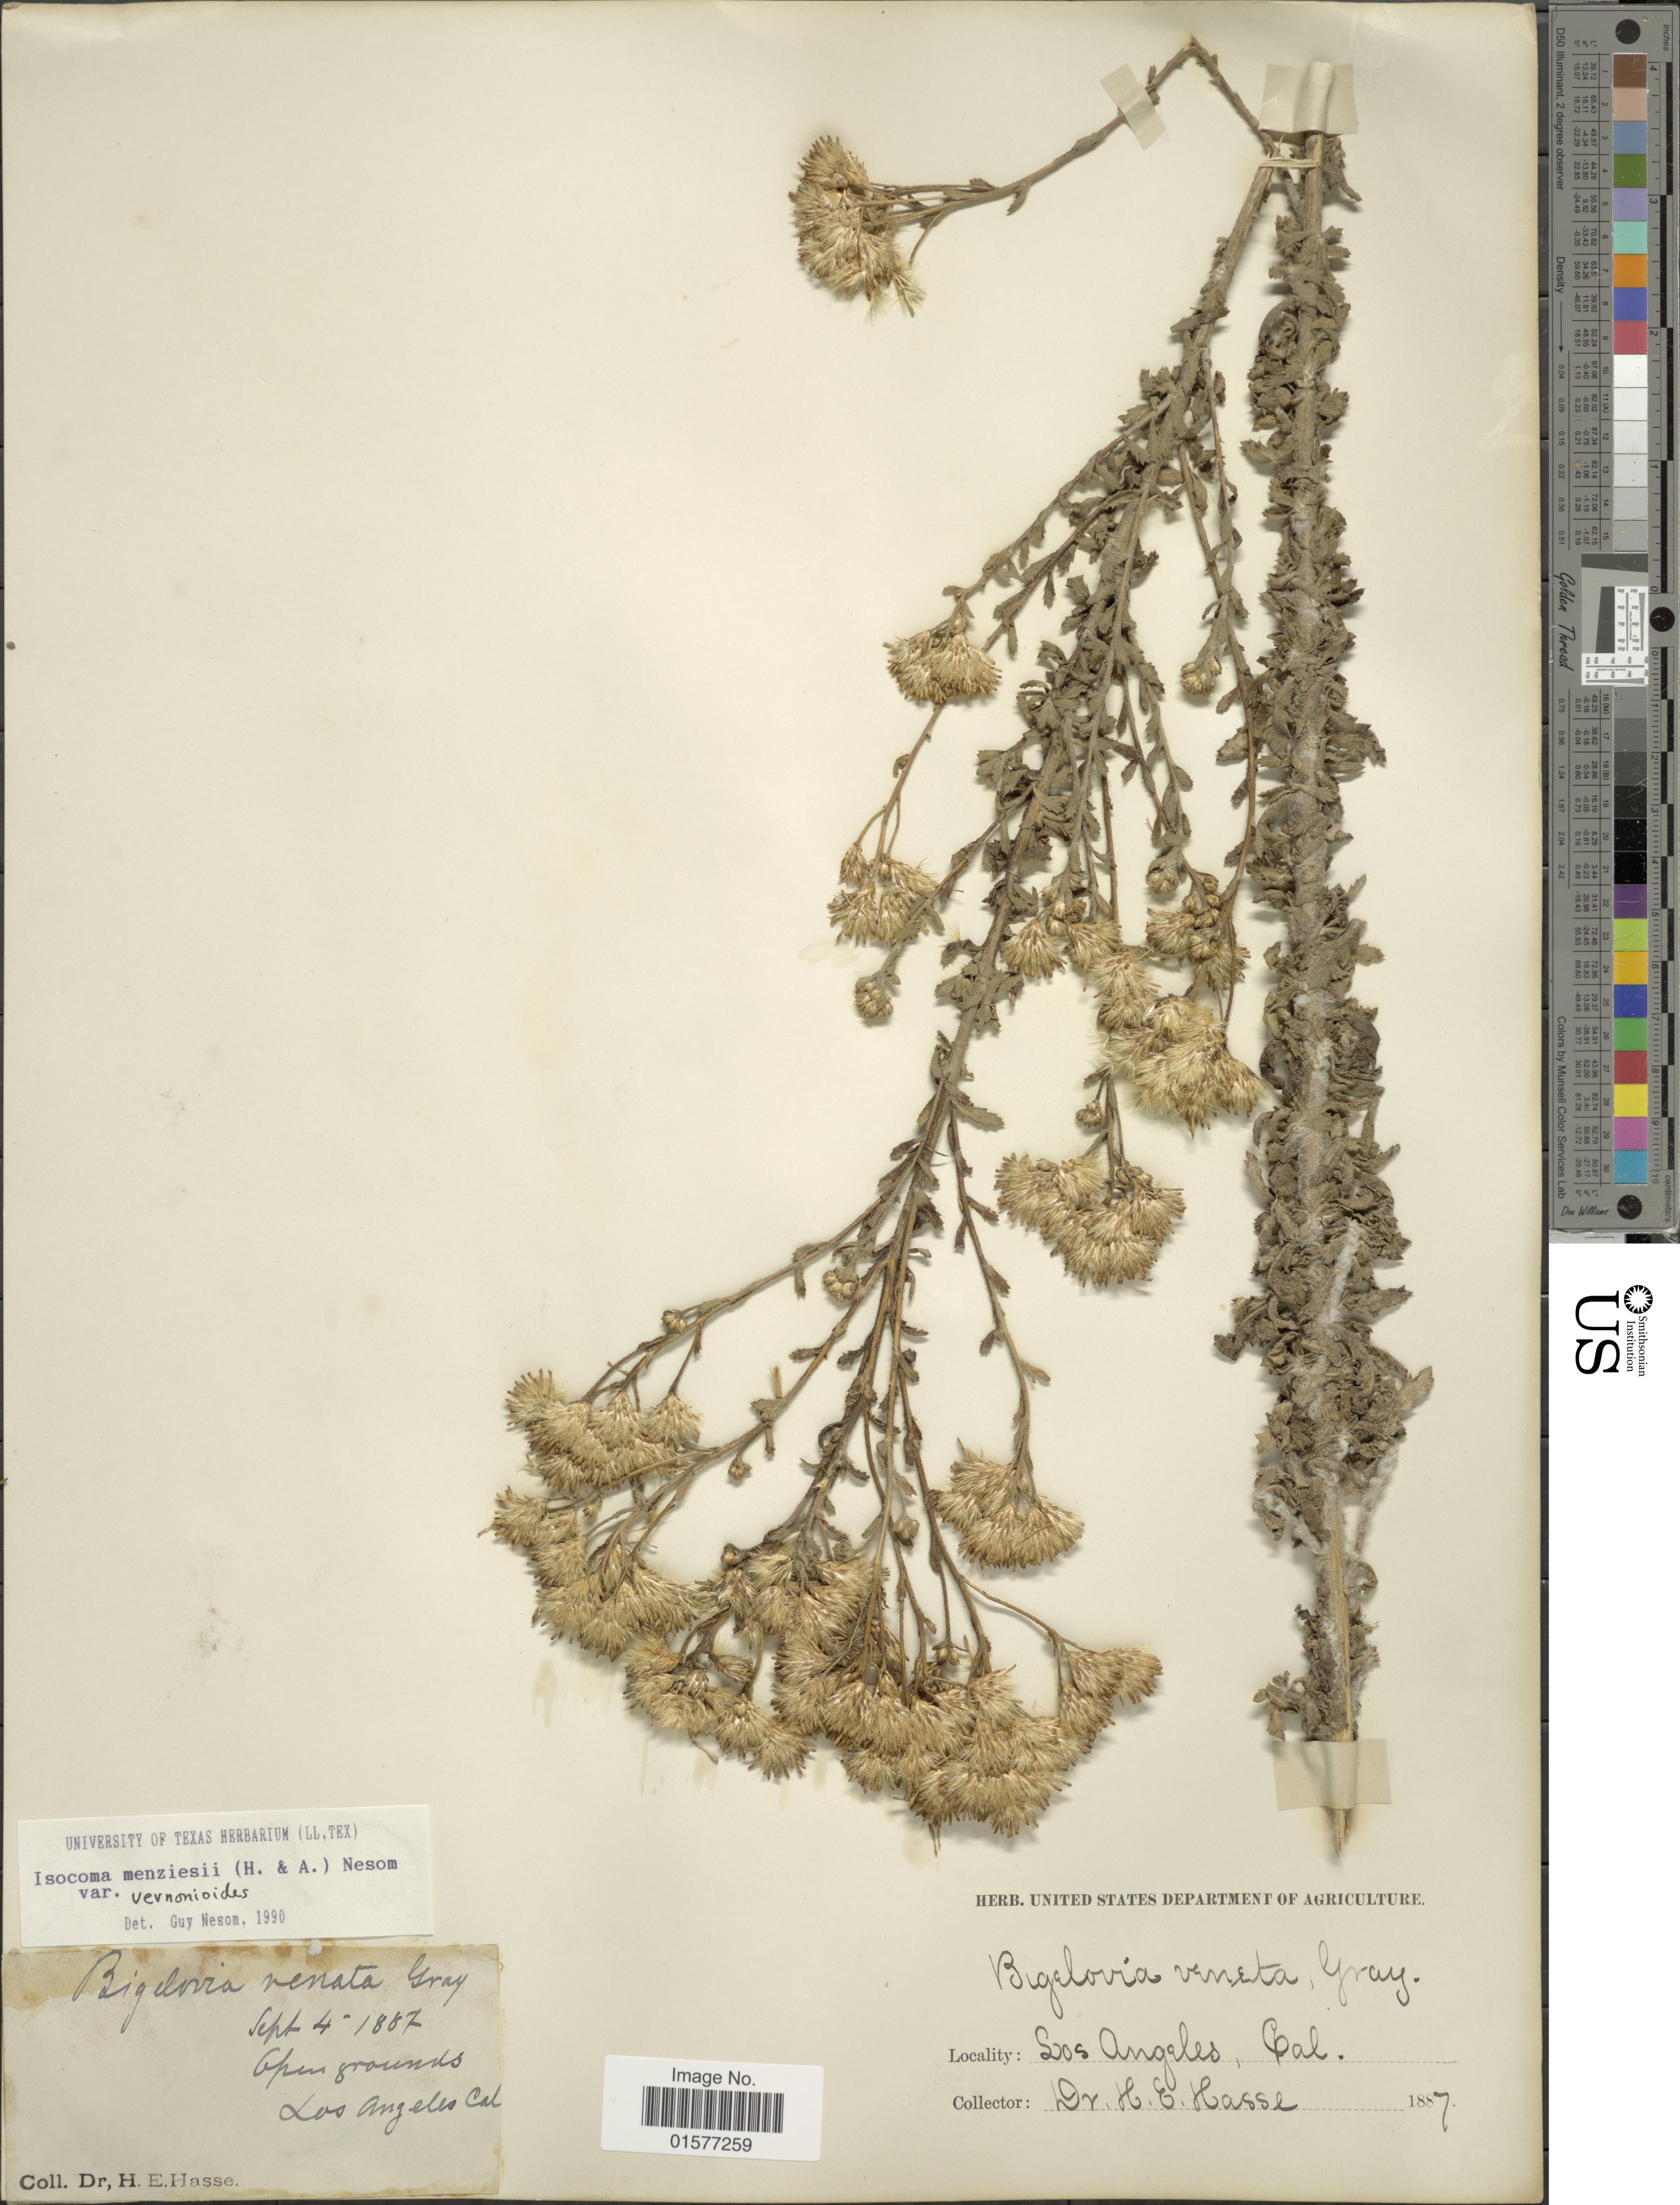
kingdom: Plantae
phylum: Tracheophyta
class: Magnoliopsida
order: Asterales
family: Asteraceae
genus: Isocoma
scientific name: Isocoma menziesii var. vernonioides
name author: (Nutt.) G.L. Nesom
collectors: H. E. Hasse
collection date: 1887-09-04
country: United States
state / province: California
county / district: Los Angeles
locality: Los Angeles